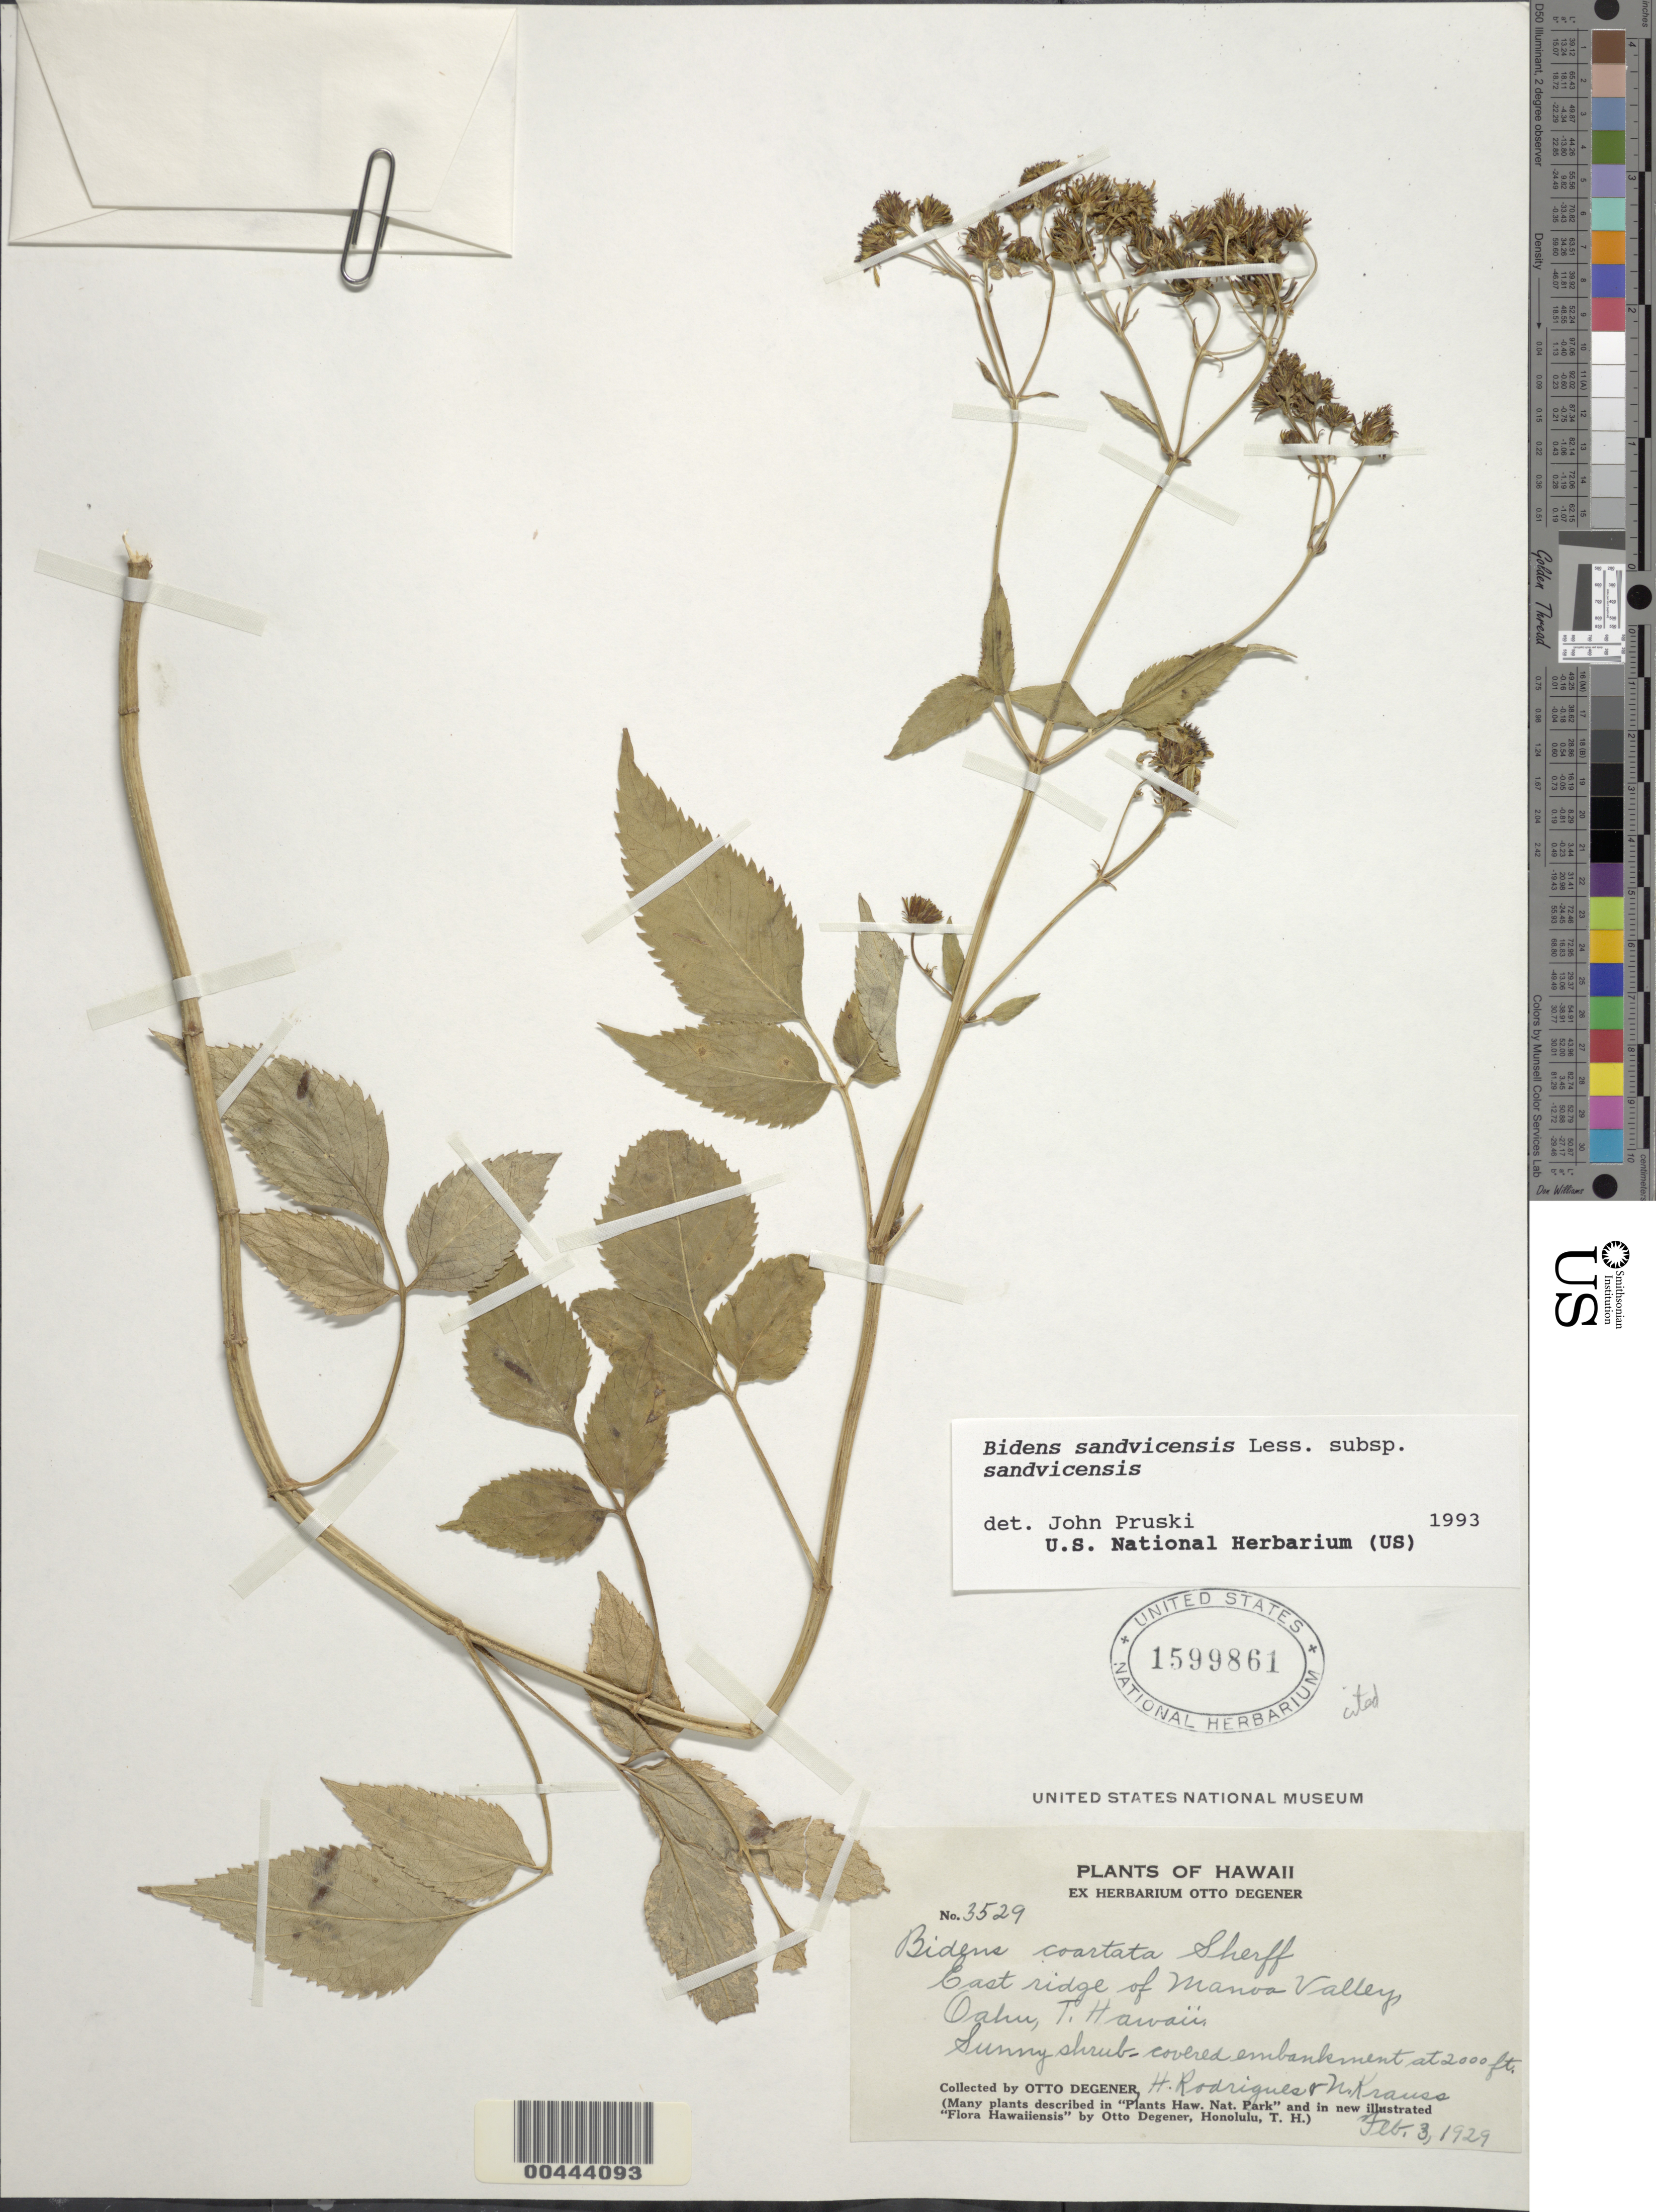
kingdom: Plantae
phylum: Tracheophyta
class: Magnoliopsida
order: Asterales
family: Asteraceae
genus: Bidens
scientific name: Bidens sandvicensis subsp. sandvicensis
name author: Less.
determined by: Pruski, J. F.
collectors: O. Degener, H. Rodrigues & N. Krauss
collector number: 3529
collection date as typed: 3 Feb 1929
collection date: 1929-02-03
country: United States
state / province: Hawaii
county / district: Honolulu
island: Oahu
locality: East ridge of Manoa Valley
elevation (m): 610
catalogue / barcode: US 1599861